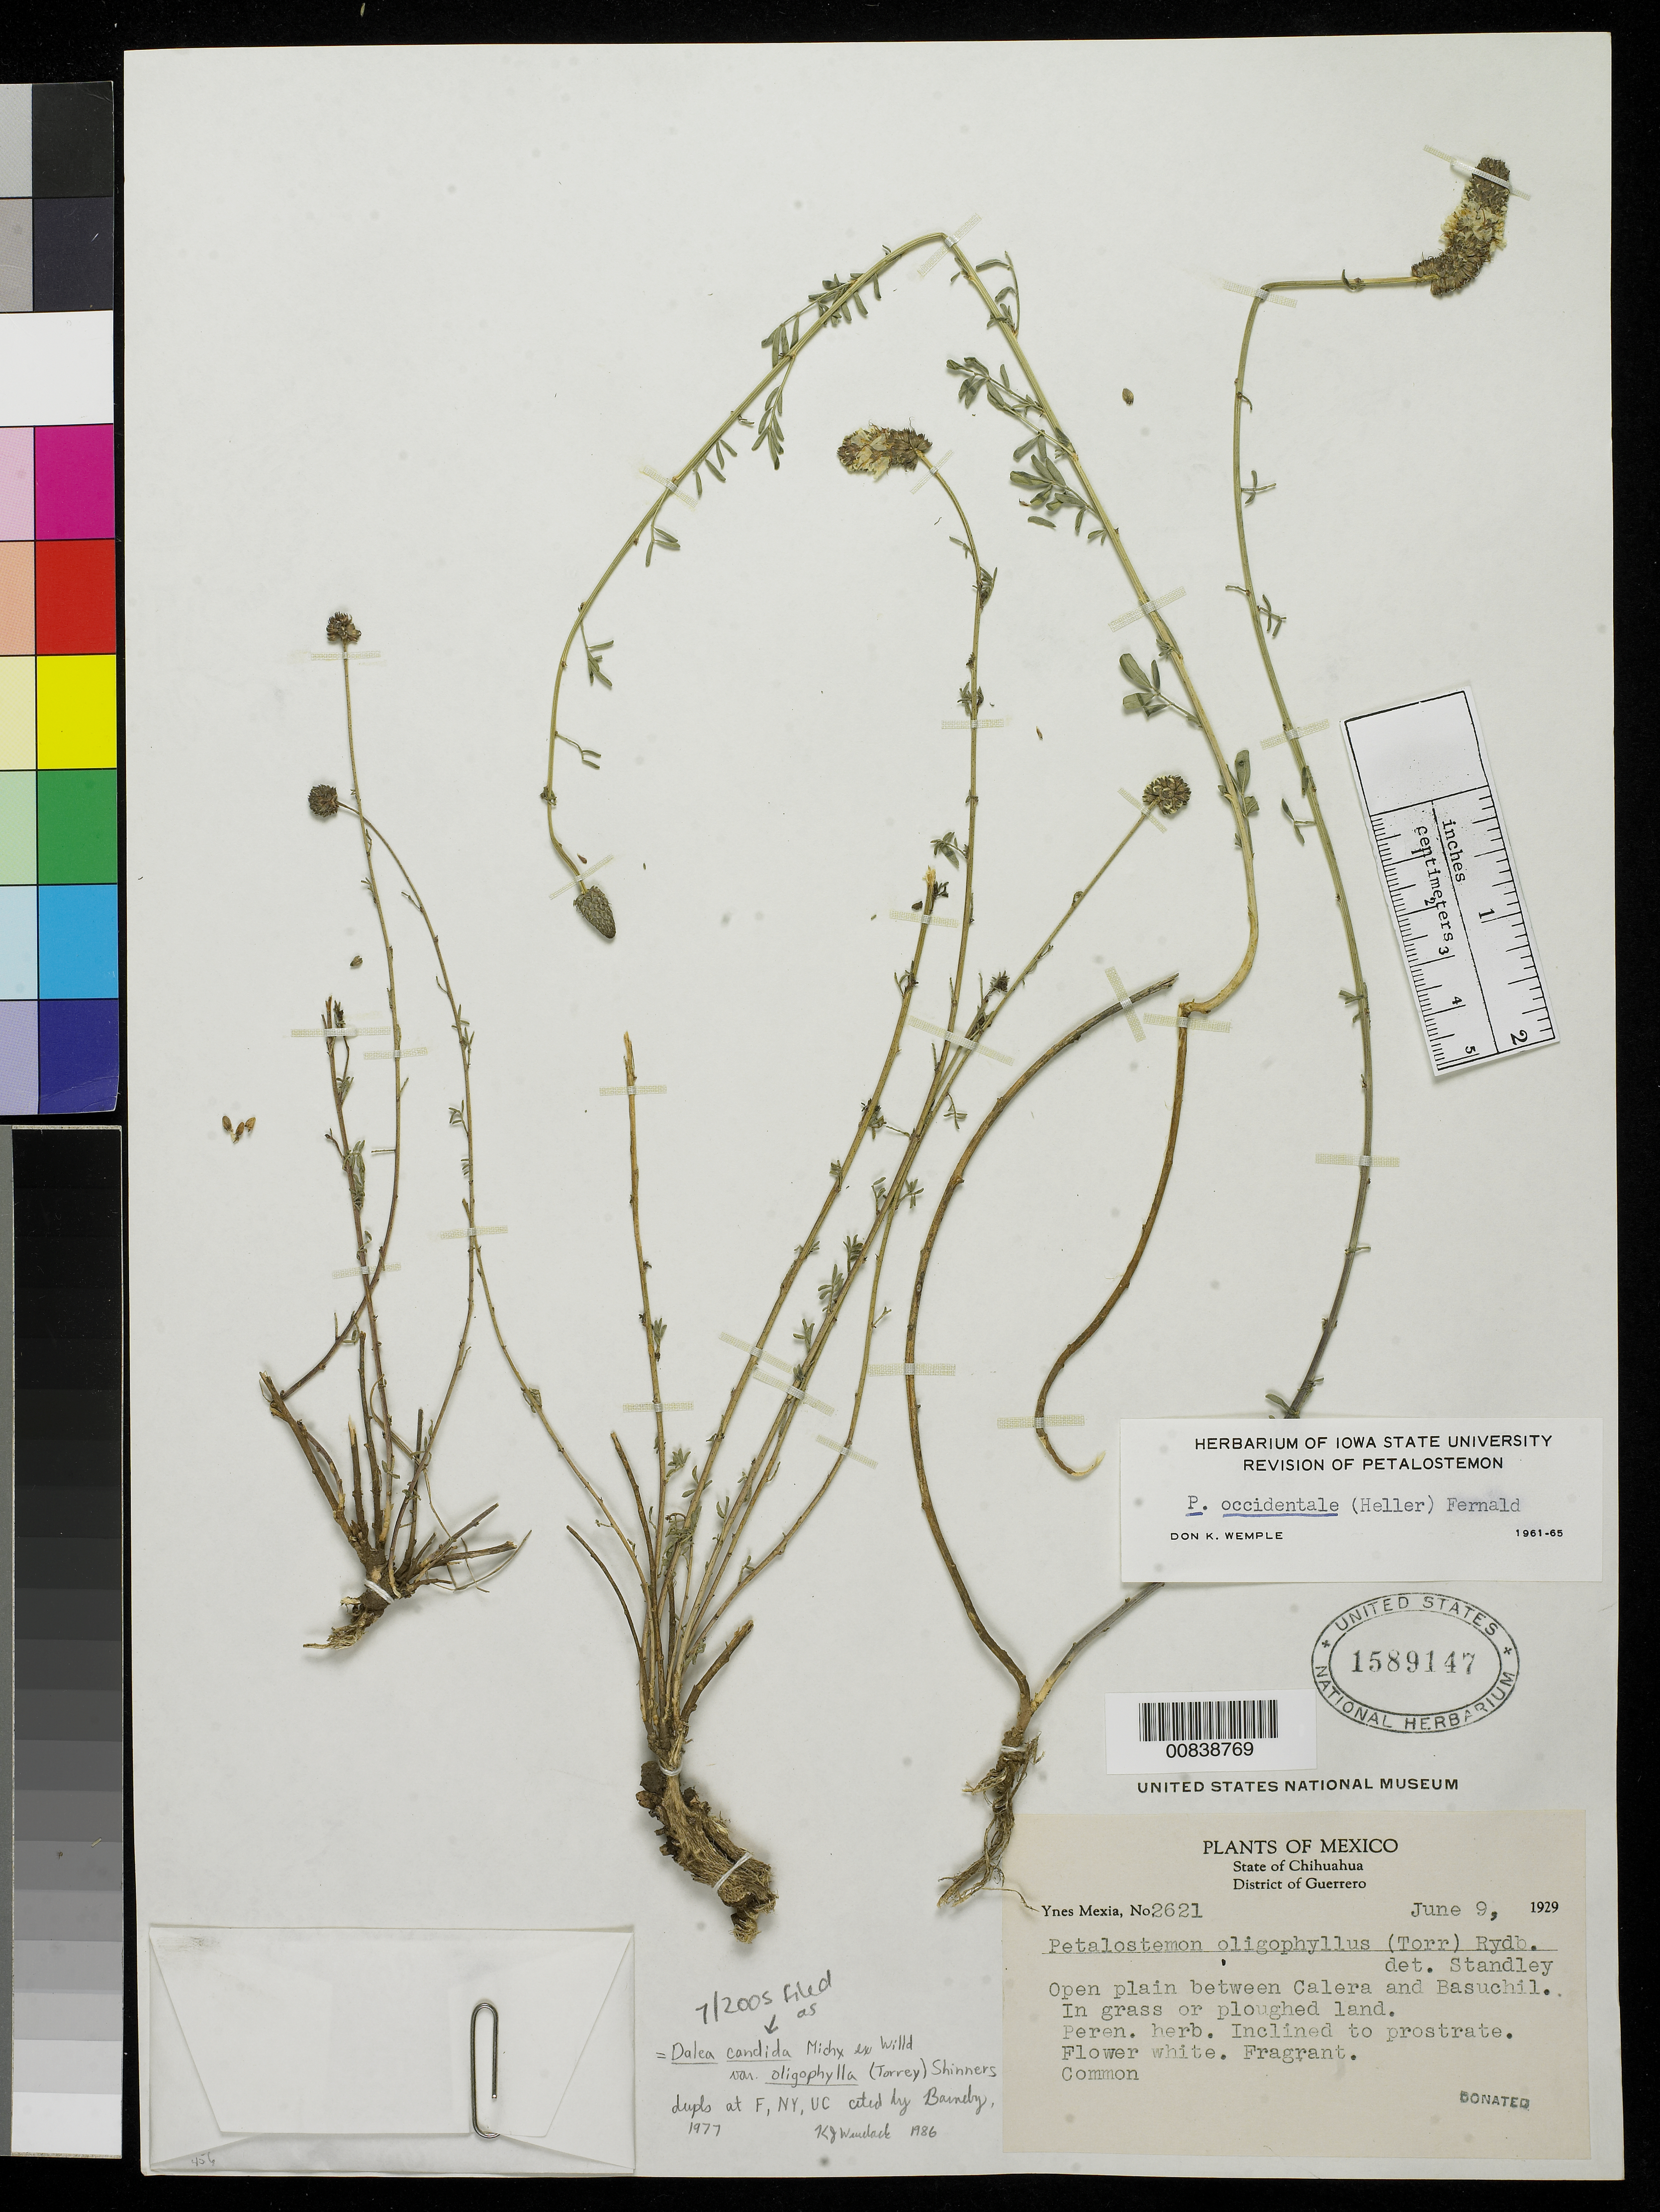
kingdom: Plantae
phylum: Tracheophyta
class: Magnoliopsida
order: Fabales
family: Fabaceae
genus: Dalea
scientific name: Dalea candida var. oligophylla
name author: (Torr) Shinners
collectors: Y. Mexia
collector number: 2621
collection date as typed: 09 Jun 1929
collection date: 1929-06-09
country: Mexico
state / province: Chihuahua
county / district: Guerrero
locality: Open plain Between Calera and Basuchil.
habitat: In grass or ploughed land.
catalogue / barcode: US 1589147